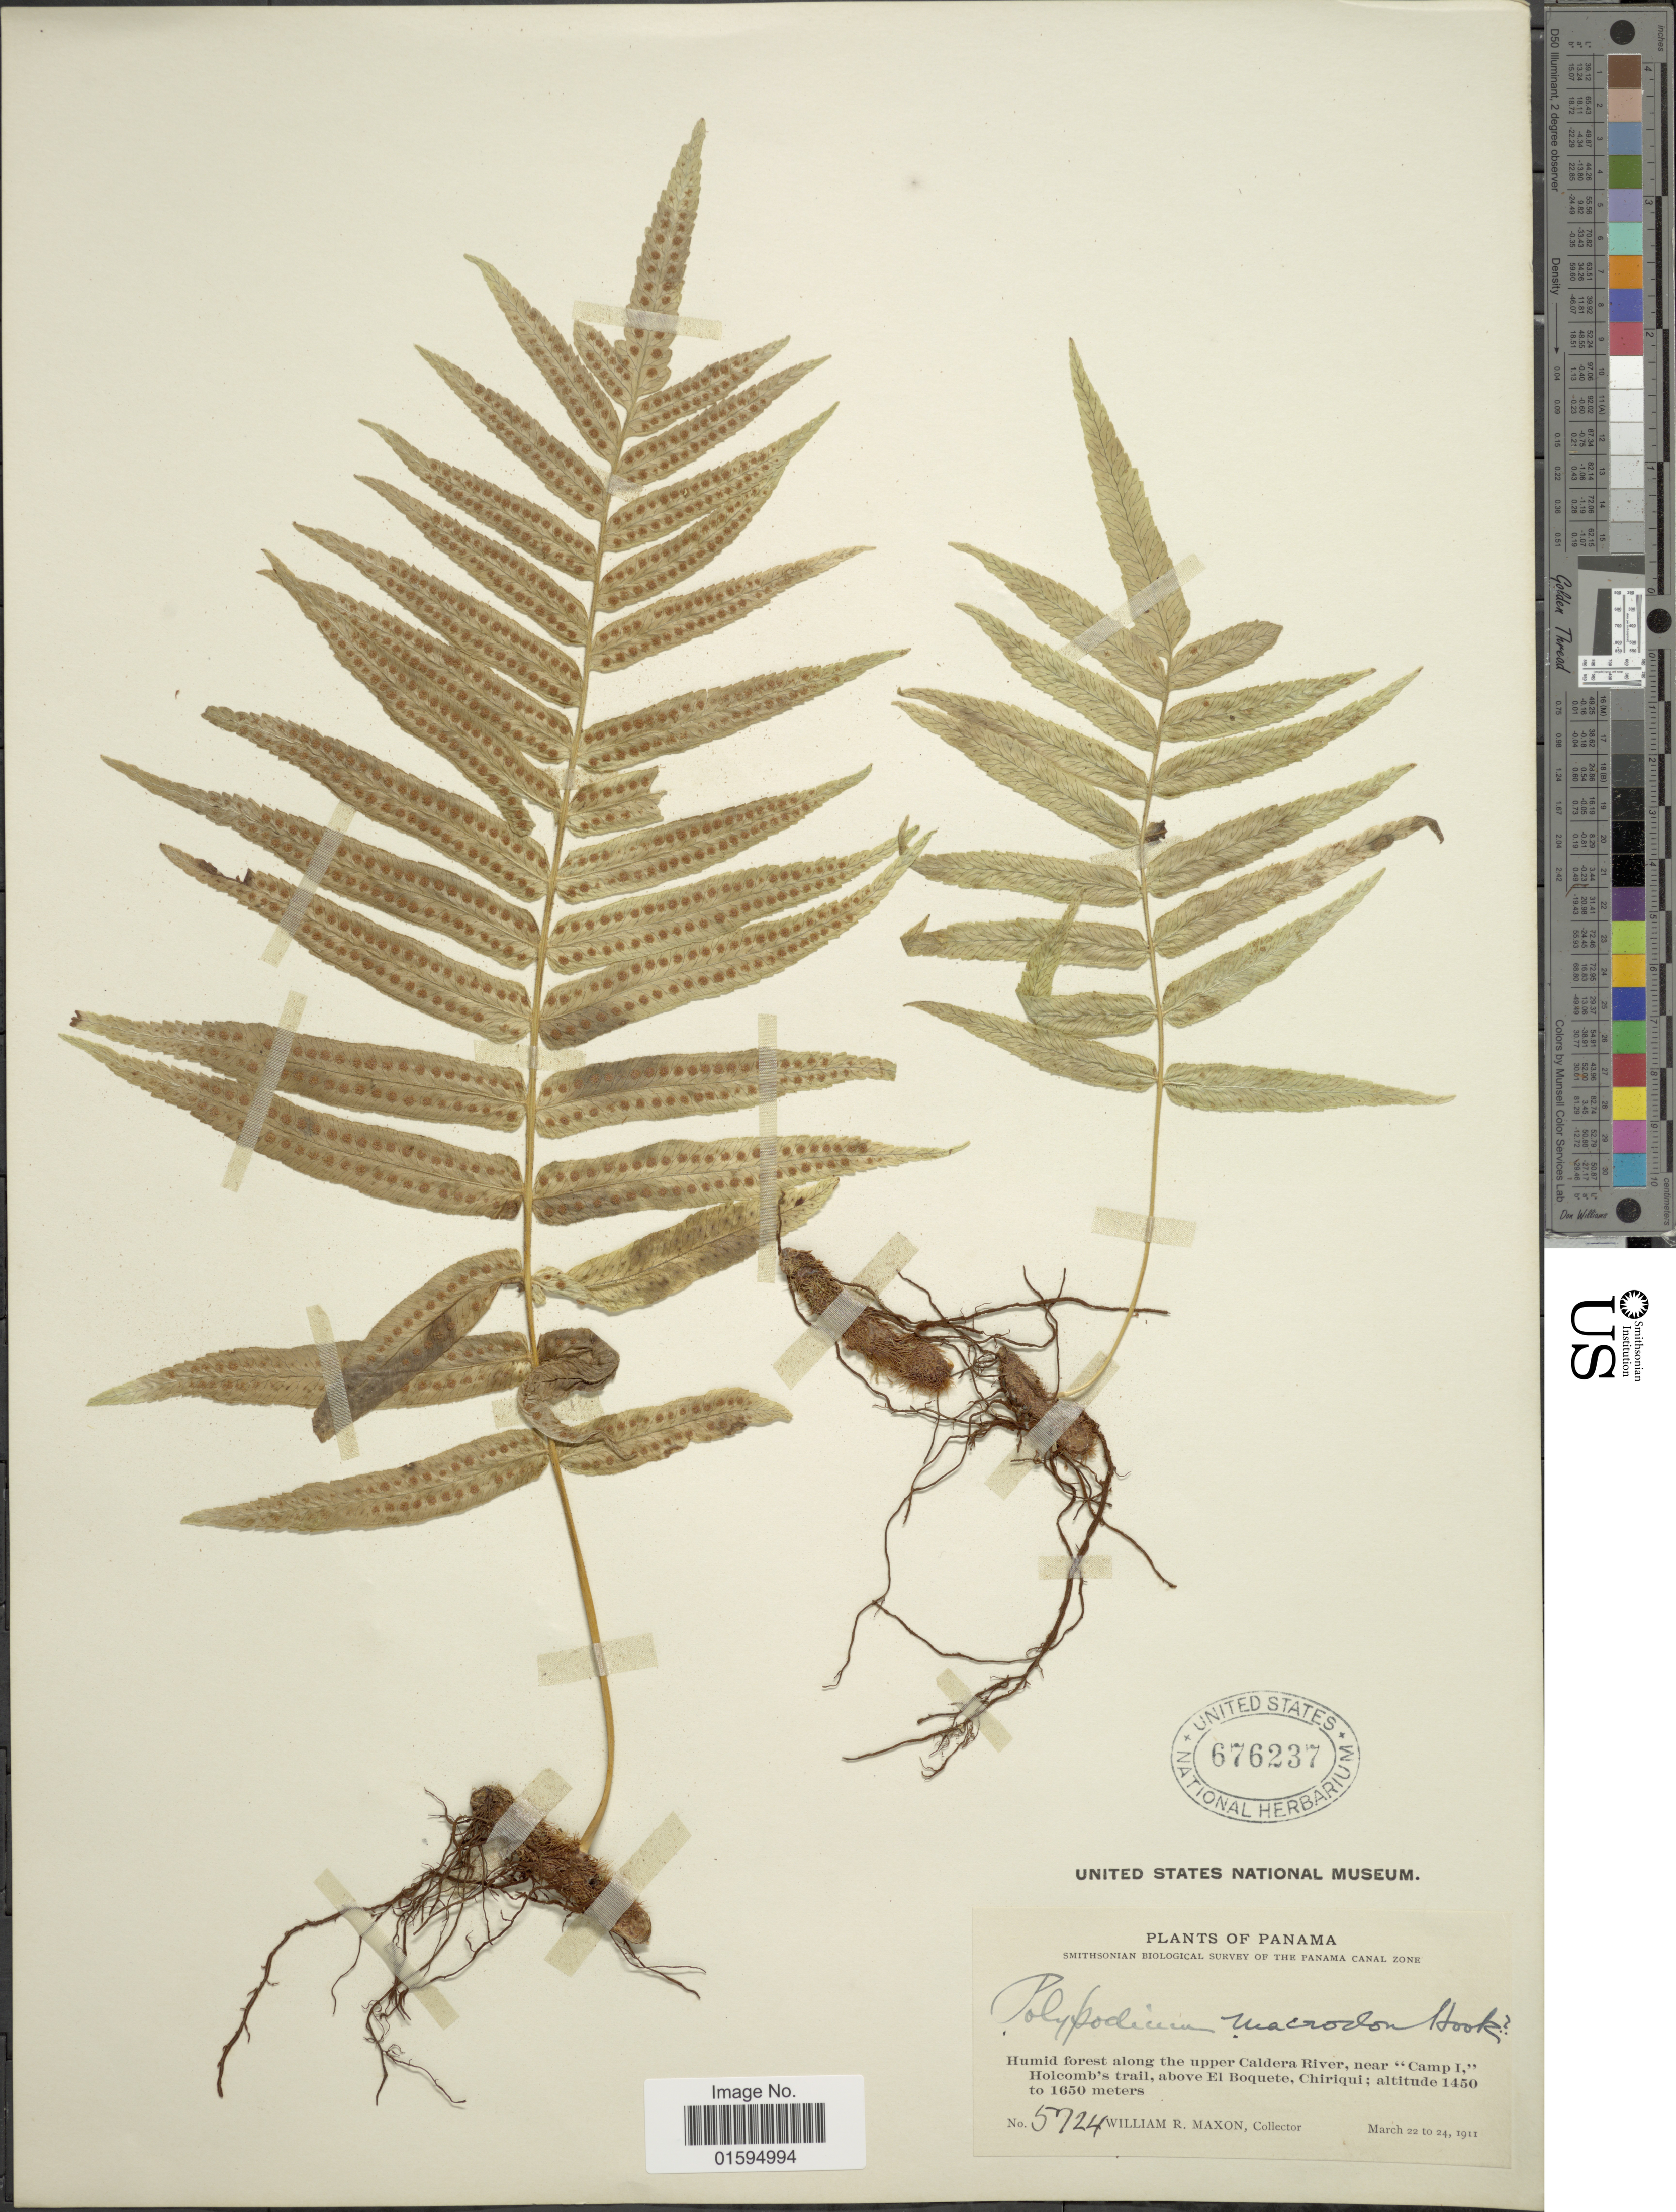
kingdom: Plantae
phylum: Tracheophyta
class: Polypodiopsida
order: Polypodiales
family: Polypodiaceae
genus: Polypodium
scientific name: Polypodium echinolepis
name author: Fée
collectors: W. R. Maxon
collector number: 5724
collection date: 1911-03-22/1911-03-24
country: Panama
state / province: Chiriqui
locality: Humid forest along the upper Caldera River, near Camp 1 Holcomb's trail, above El Boqeute.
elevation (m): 1450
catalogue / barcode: US 676237